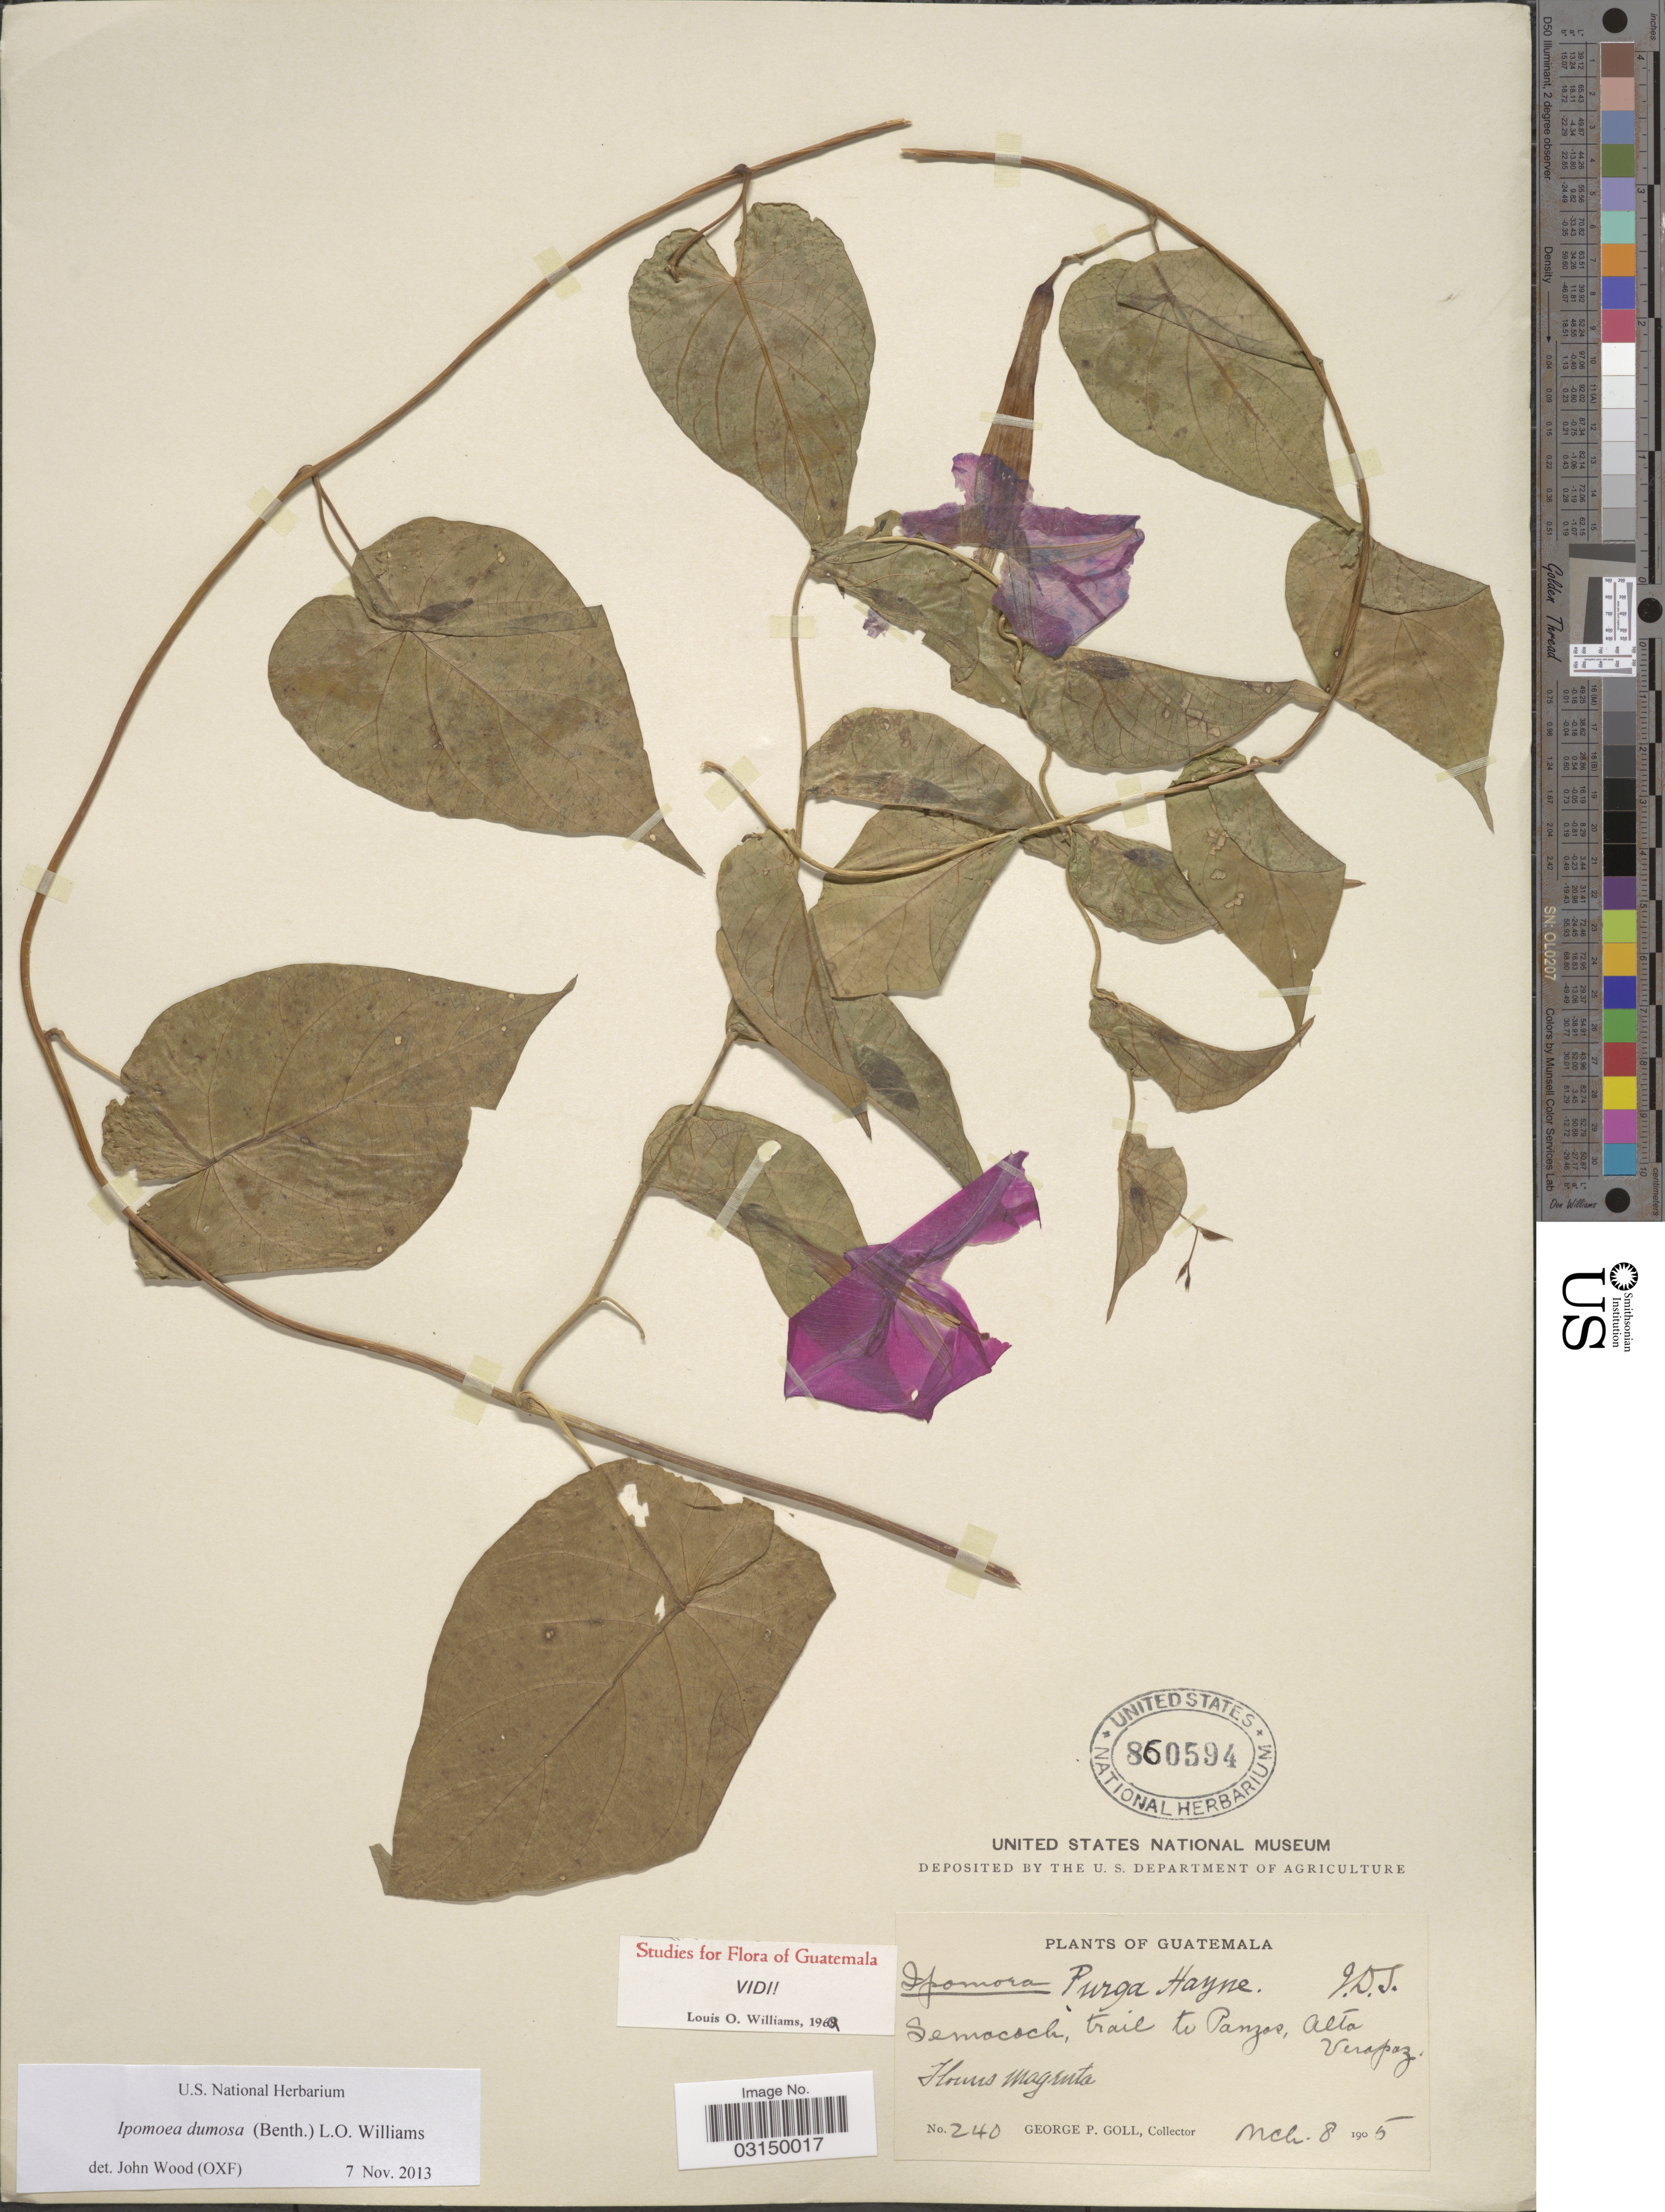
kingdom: Plantae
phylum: Tracheophyta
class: Magnoliopsida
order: Solanales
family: Convolvulaceae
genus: Ipomoea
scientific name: Ipomoea dumosa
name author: (Benth.) L.O. Williams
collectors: G. P. Goll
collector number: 240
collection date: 1905-03-08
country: Guatemala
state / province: Alta Verapaz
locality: Semacoch, trail to Panzos.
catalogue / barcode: US 860594